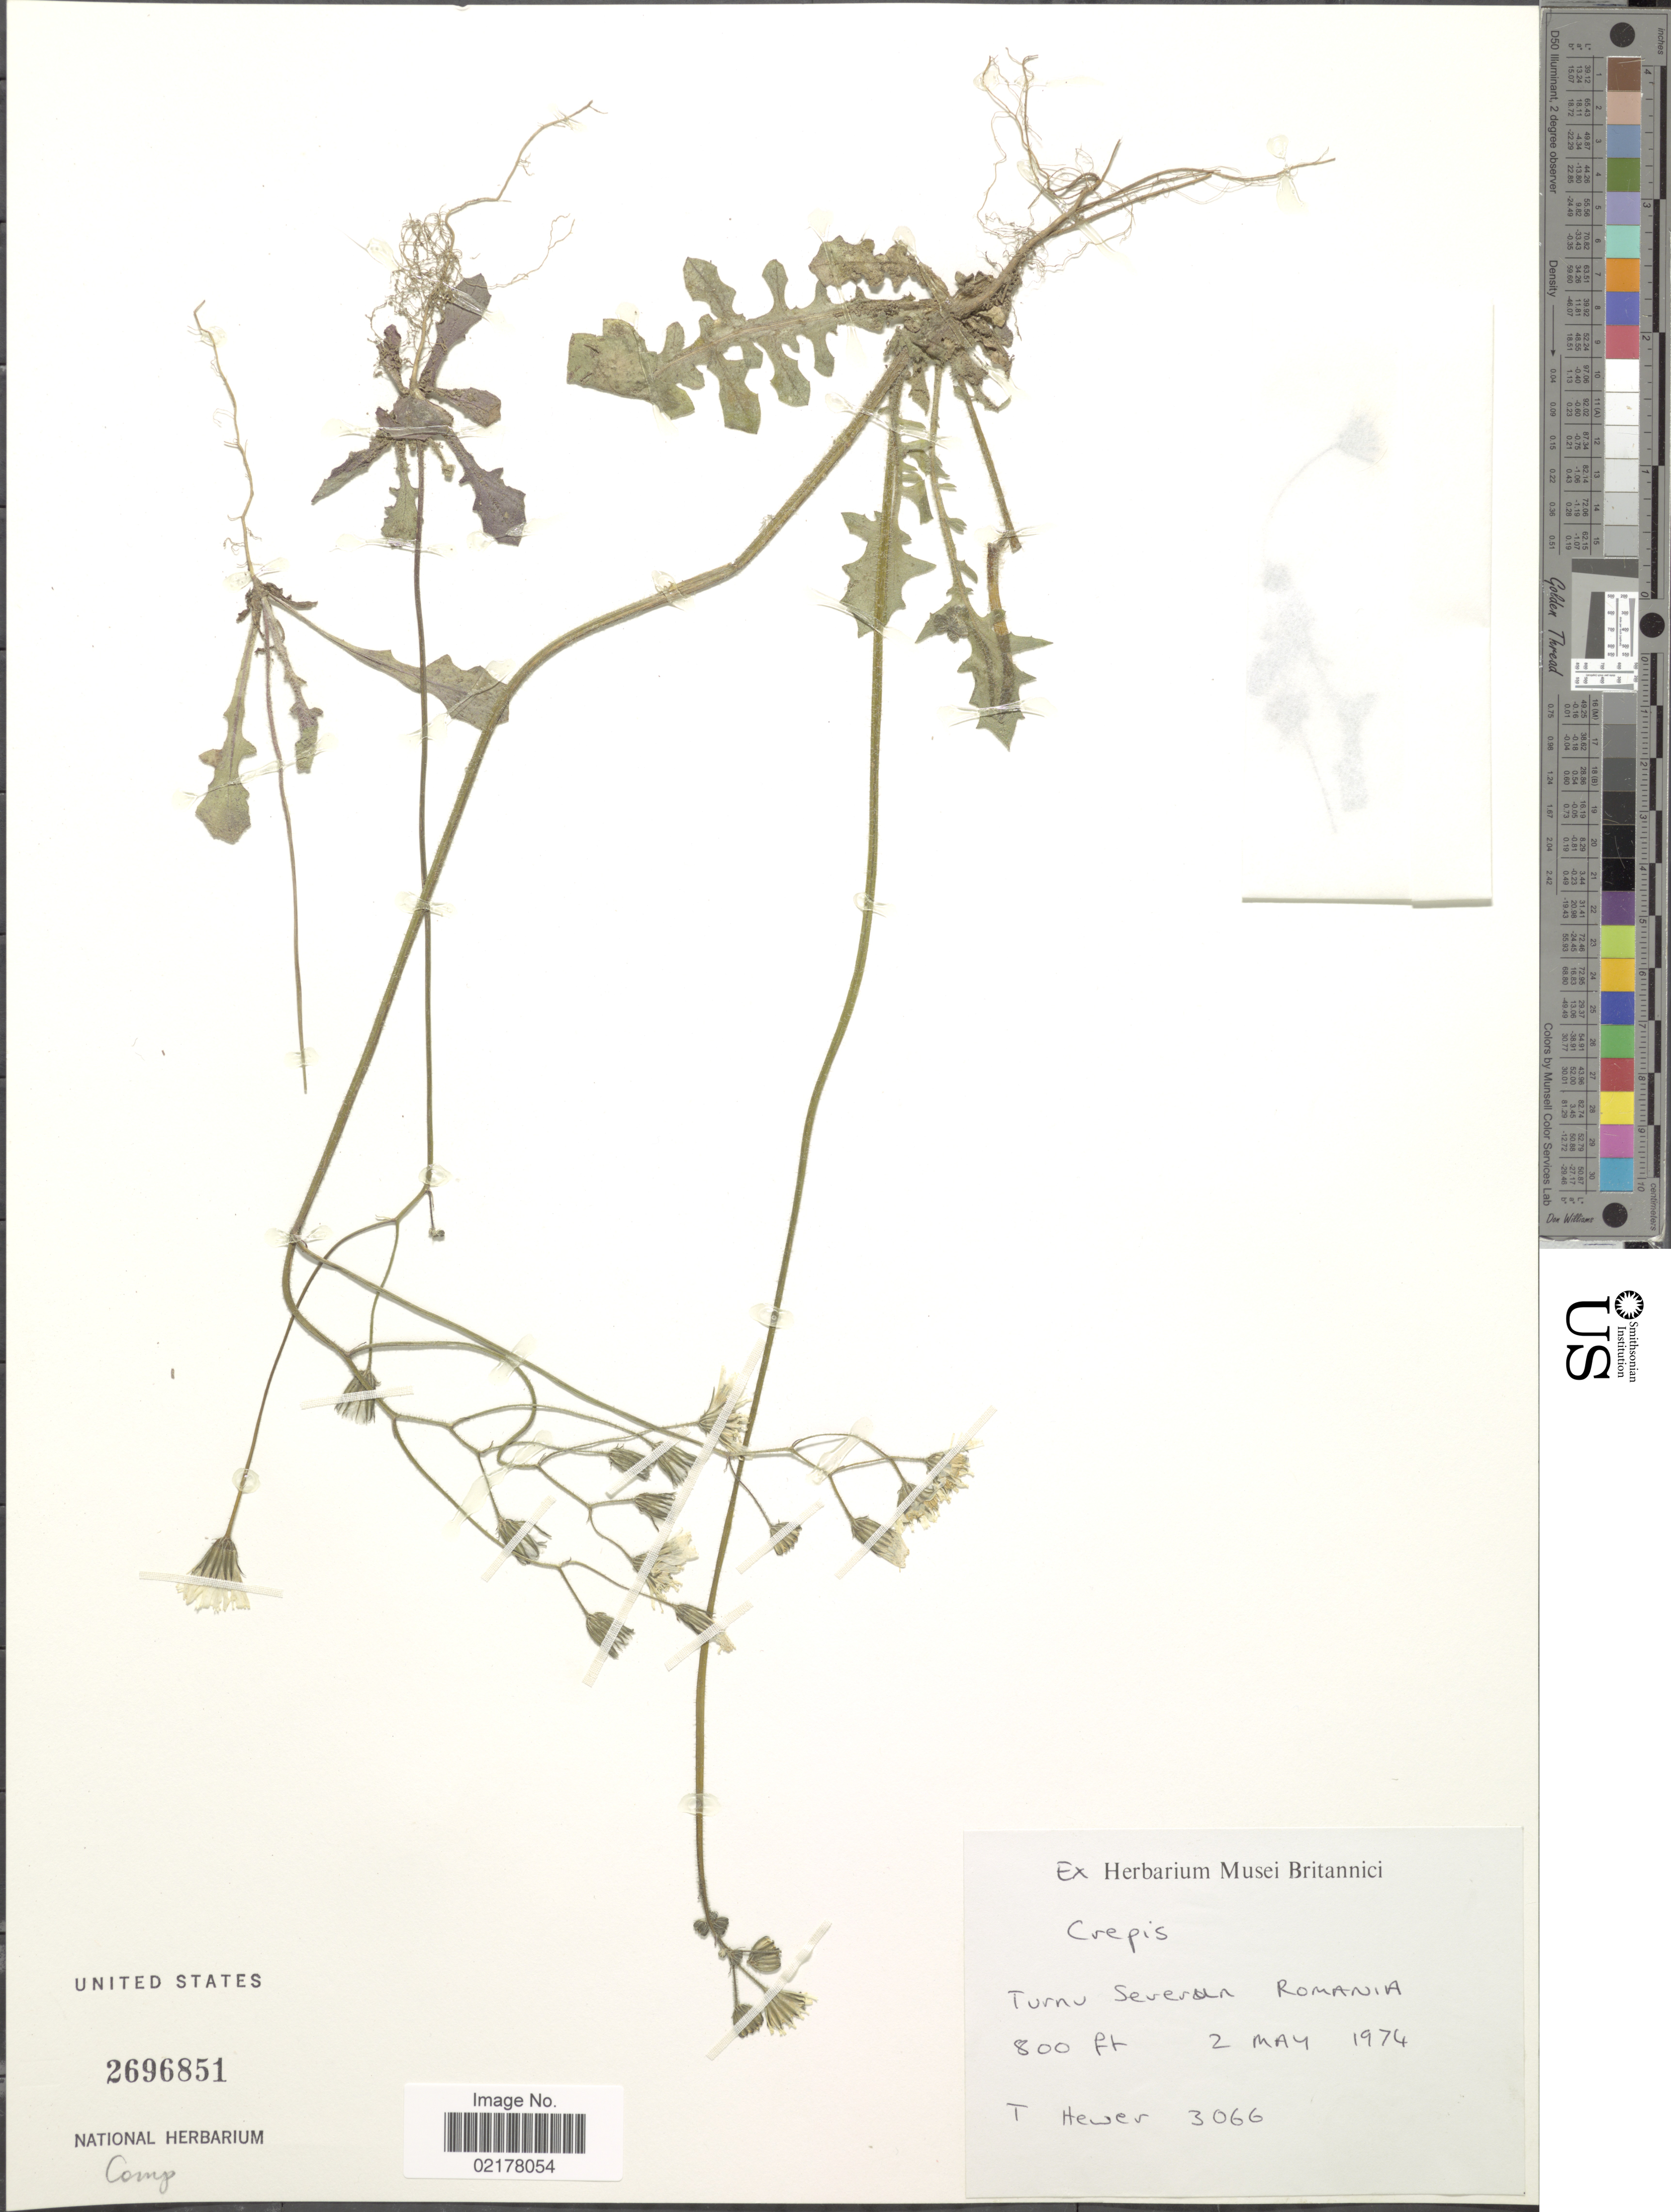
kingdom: Plantae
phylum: Tracheophyta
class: Magnoliopsida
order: Asterales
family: Asteraceae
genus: Crepis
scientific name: Crepis sp.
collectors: T. Hewer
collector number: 3066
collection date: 1974-05-02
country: Romania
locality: Turnu Severun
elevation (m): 244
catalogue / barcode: US 2696851